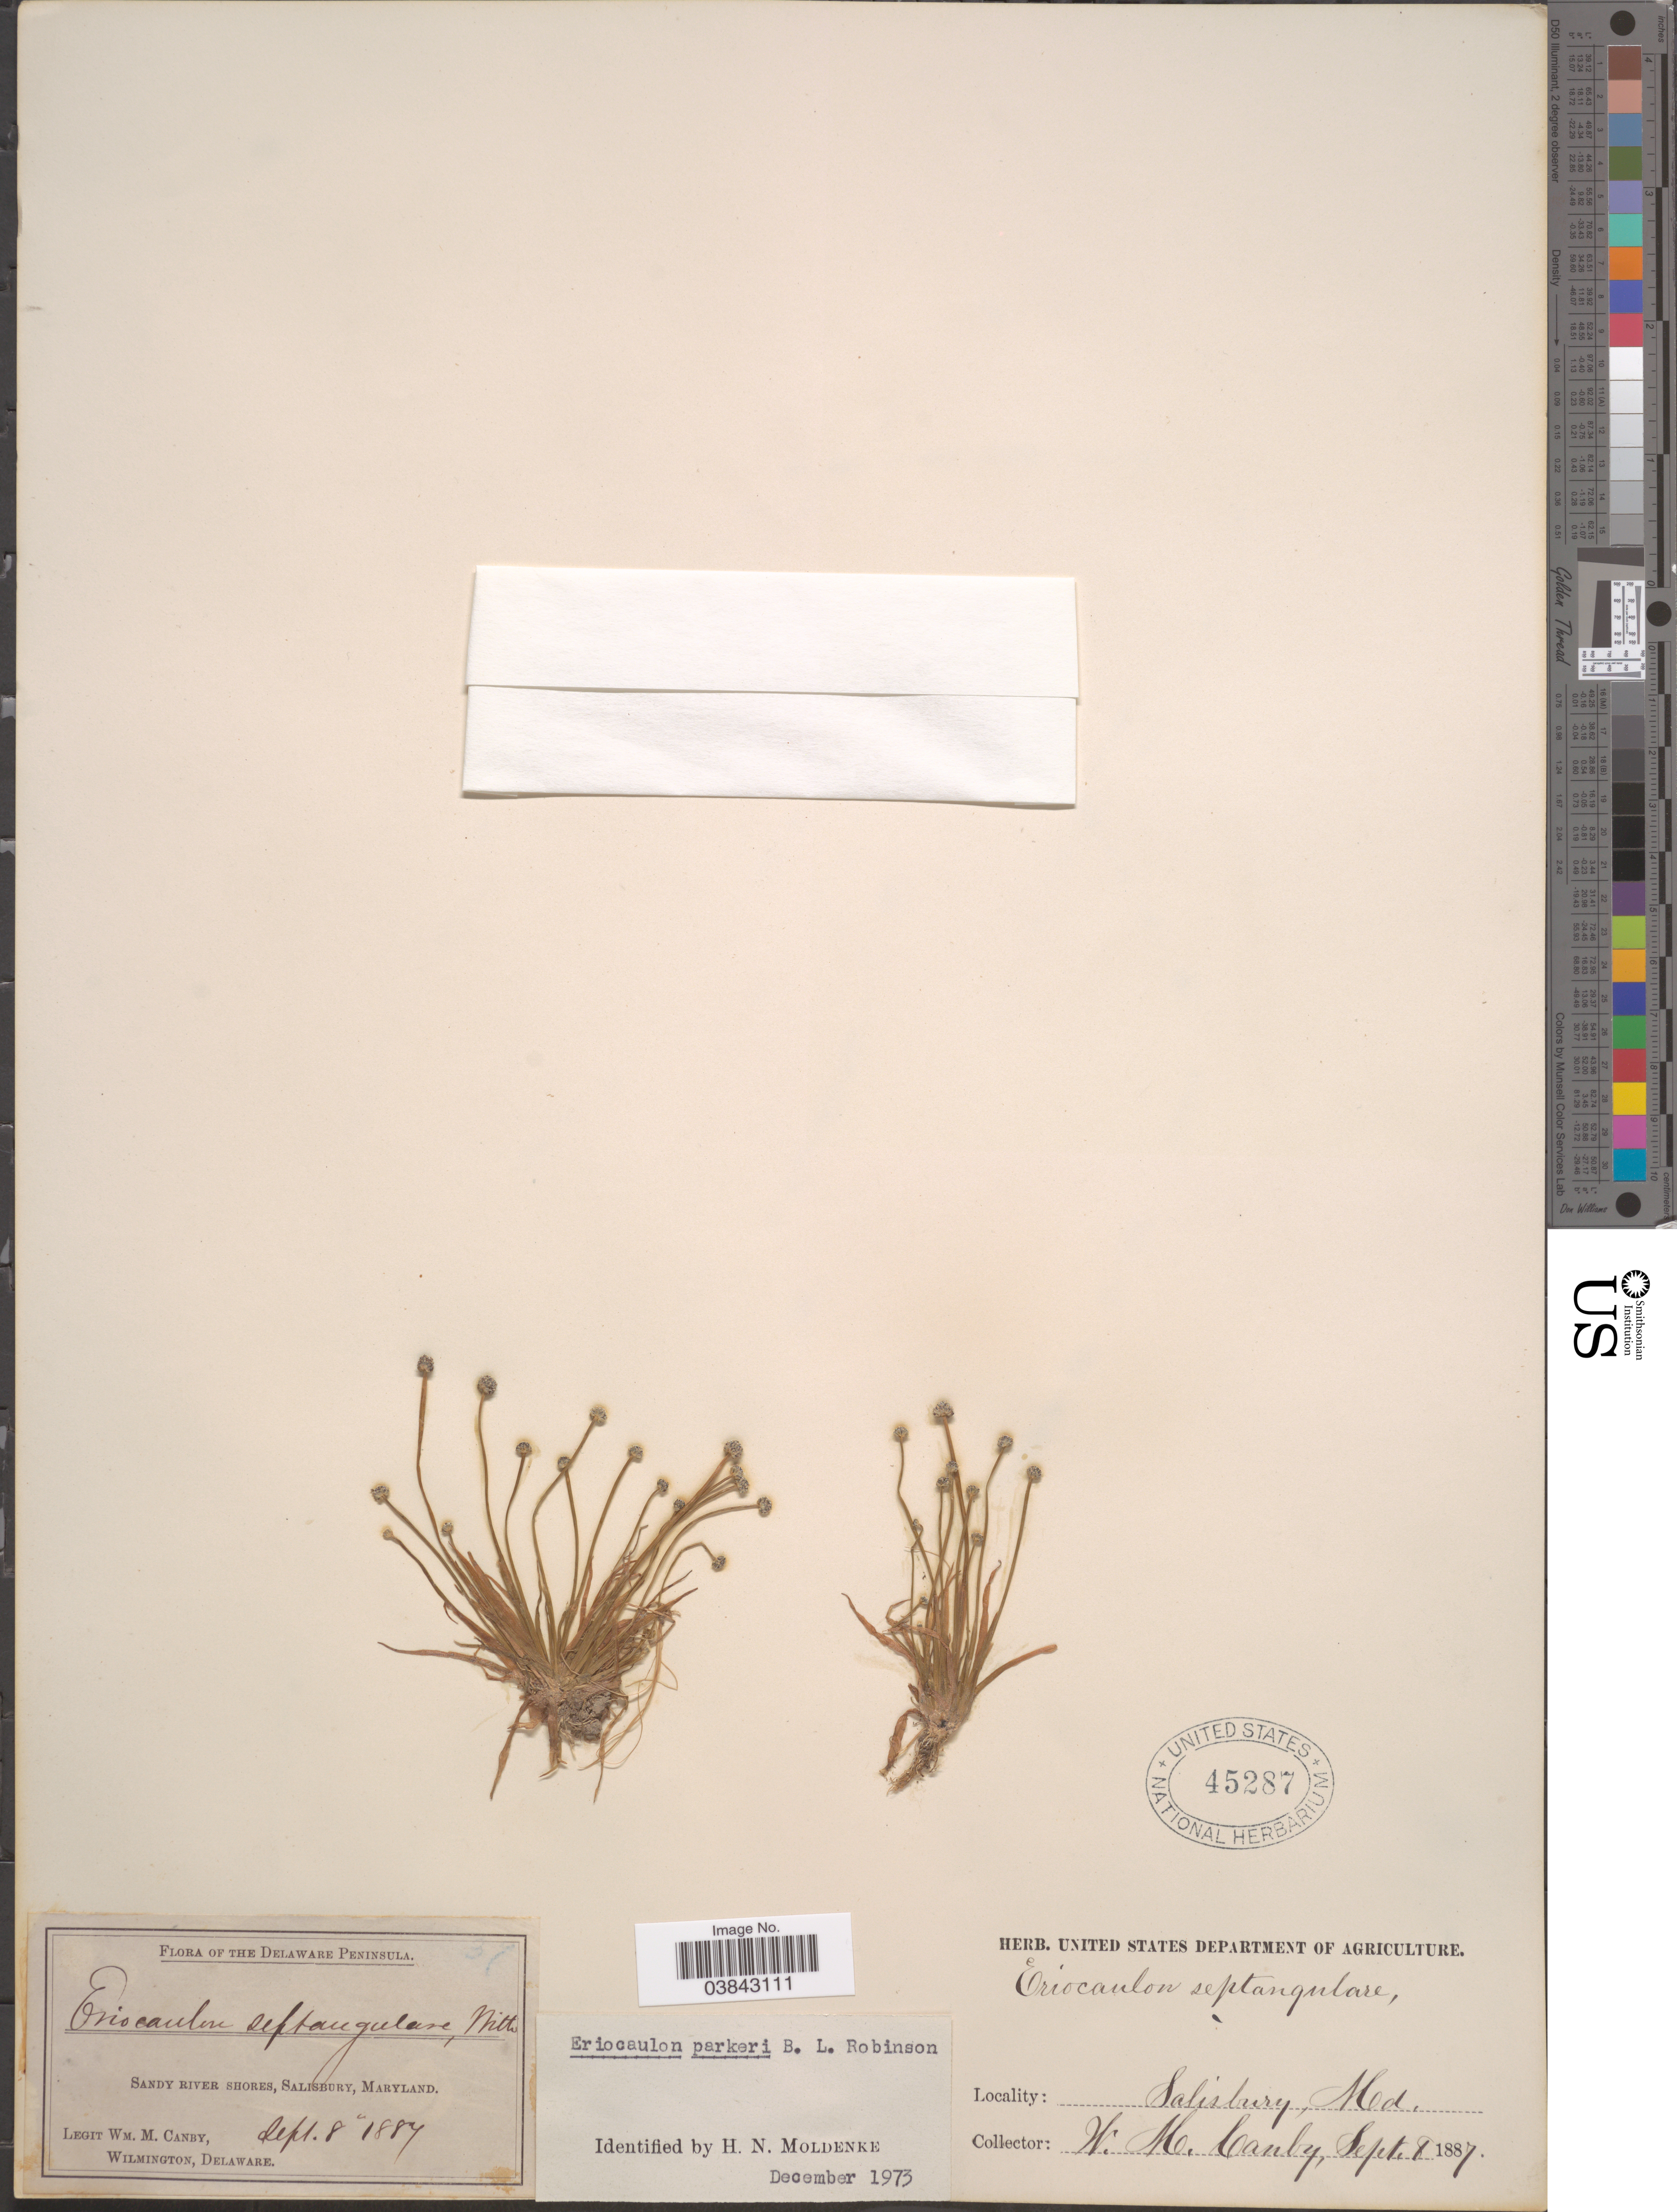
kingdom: Plantae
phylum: Tracheophyta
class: Liliopsida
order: Poales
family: Eriocaulaceae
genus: Eriocaulon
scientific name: Eriocaulon parkeri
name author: B.L. Rob.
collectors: W. M. Canby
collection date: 1887-09-08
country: United States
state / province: Maryland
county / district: Wicomico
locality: The Delaware Peninsula. Salisbury.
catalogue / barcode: US 45287